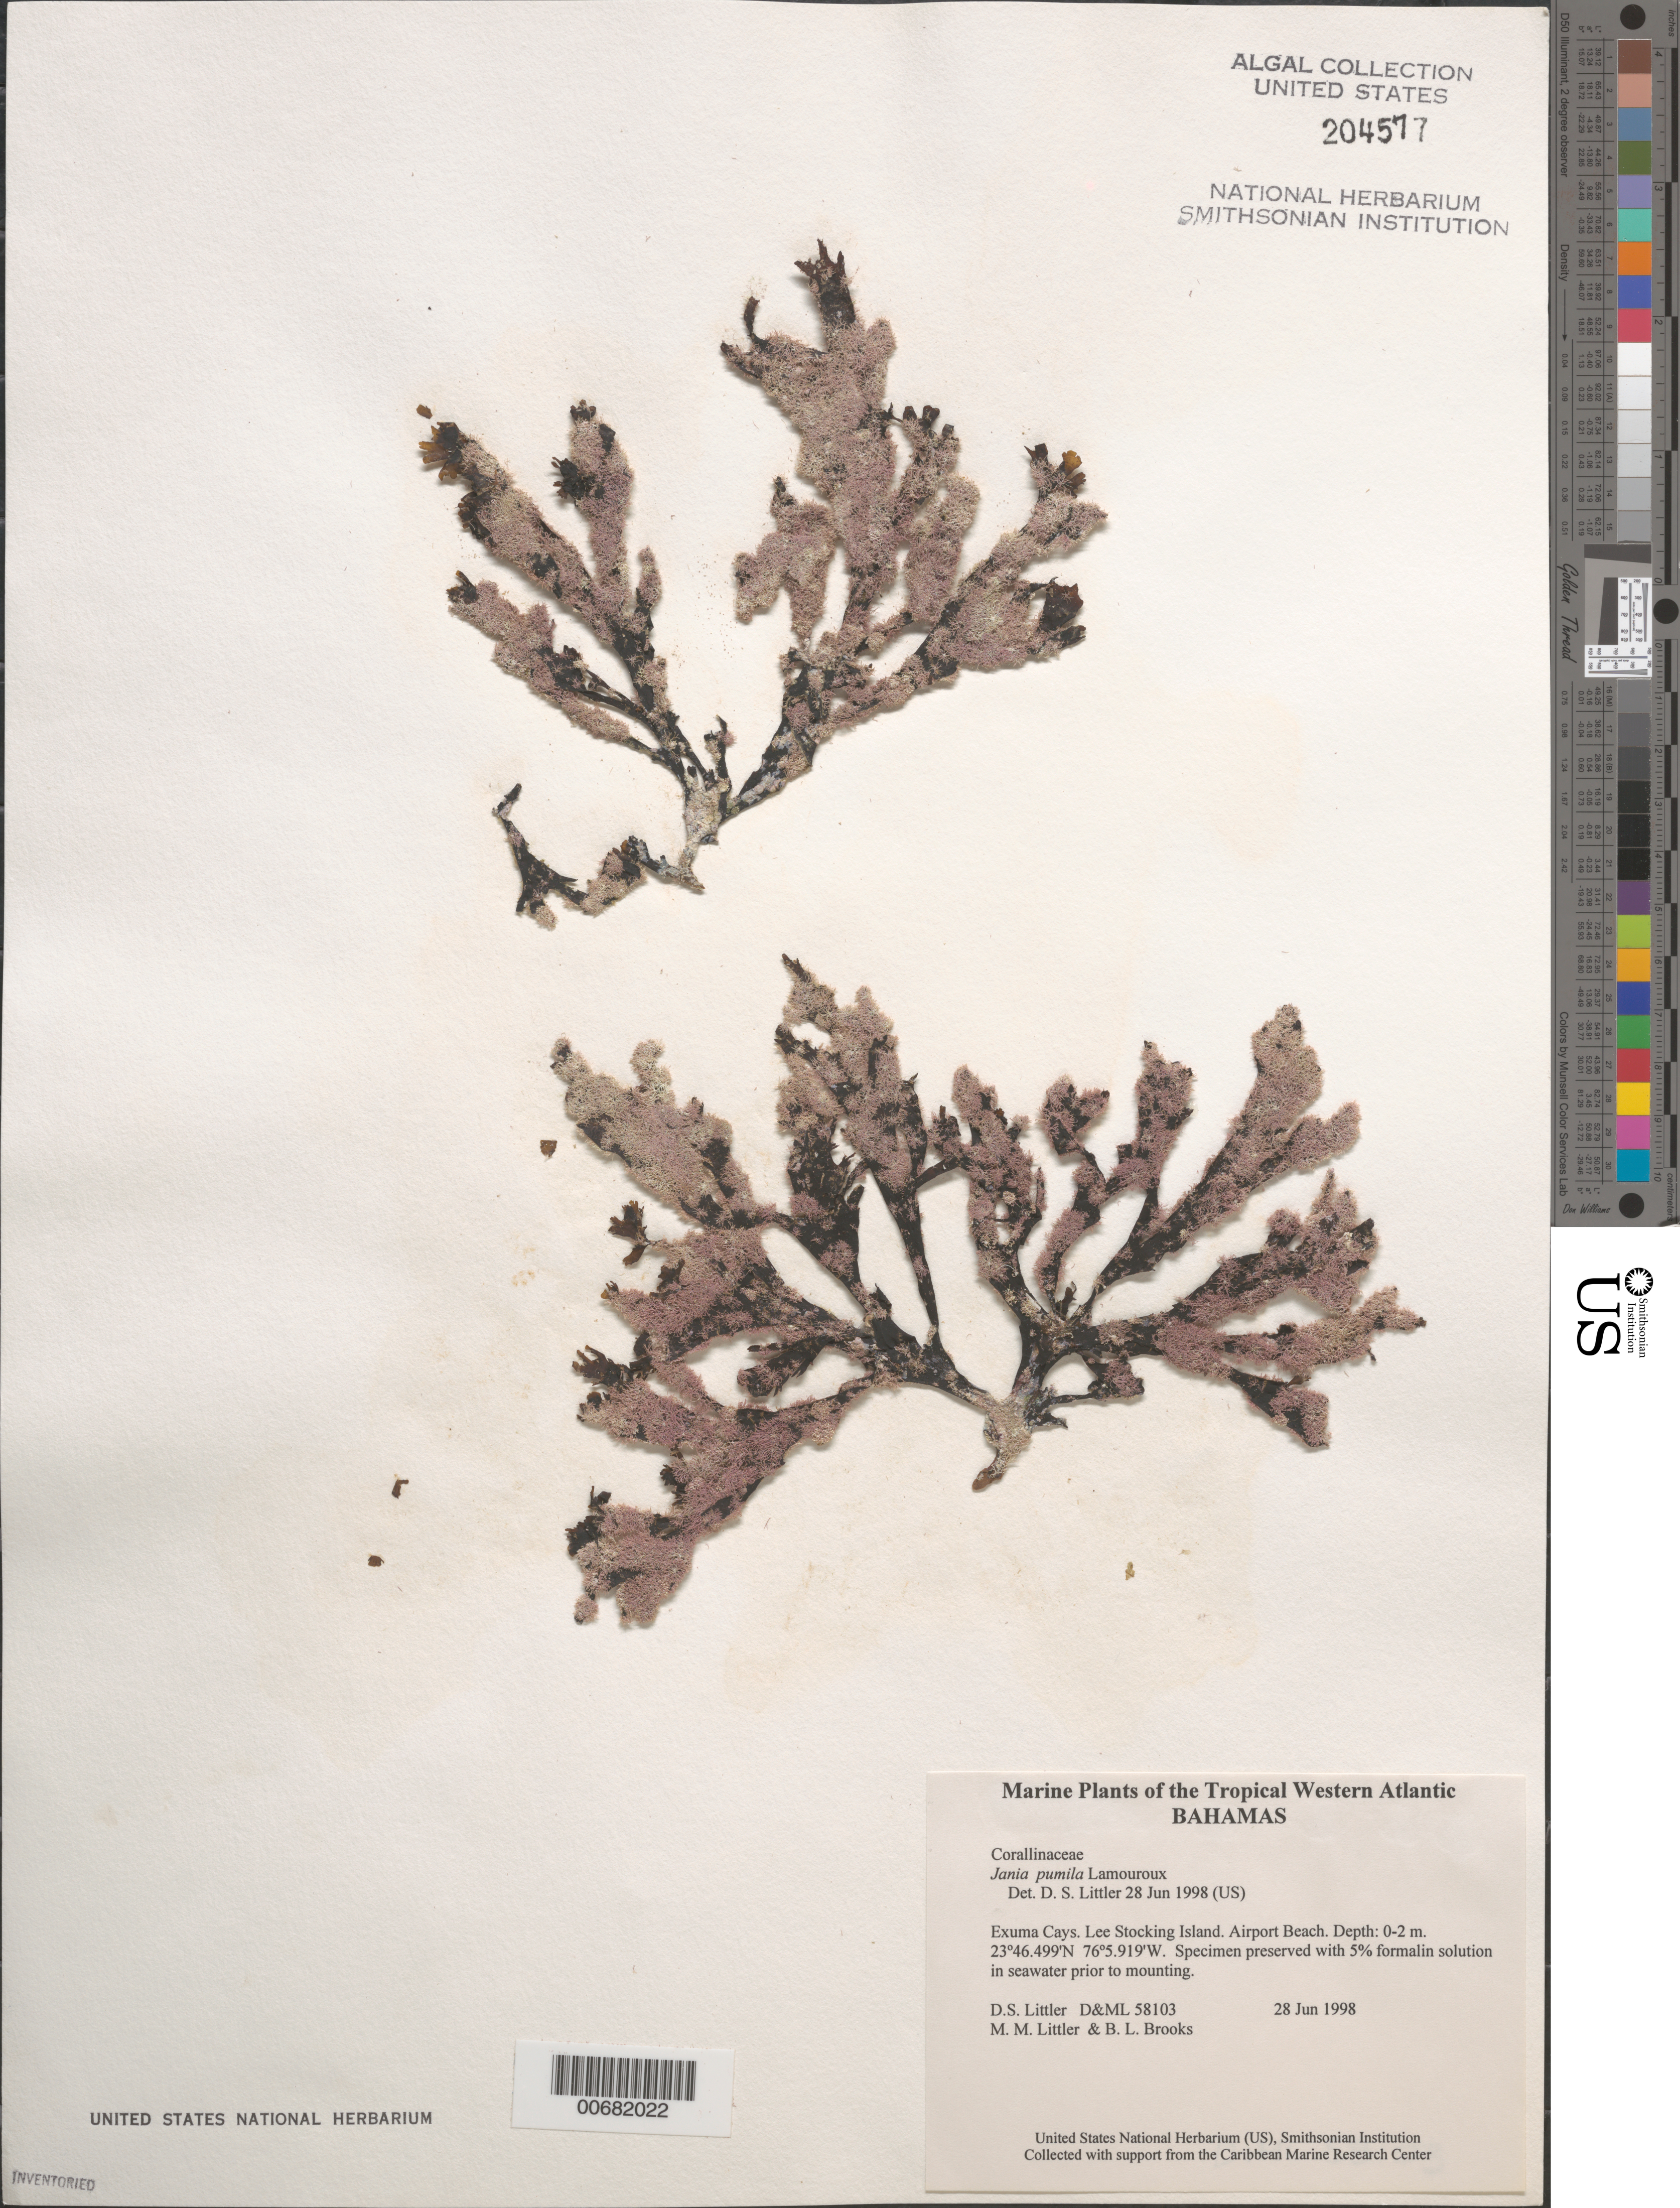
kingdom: Plantae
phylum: Rhodophyta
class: Florideophyceae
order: Corallinales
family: Corallinaceae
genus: Jania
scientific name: Jania pumila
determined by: Littler, D. S.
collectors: D. S. Littler, M. M. Littler & B. Brooks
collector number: D&ML 58103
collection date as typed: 28 Jun 1998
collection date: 1998-06-28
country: Bahamas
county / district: Exuma District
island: Lee Stocking Island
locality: Airport Beach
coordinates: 23 46.499' N, 76 5.919' W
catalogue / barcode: US 204577